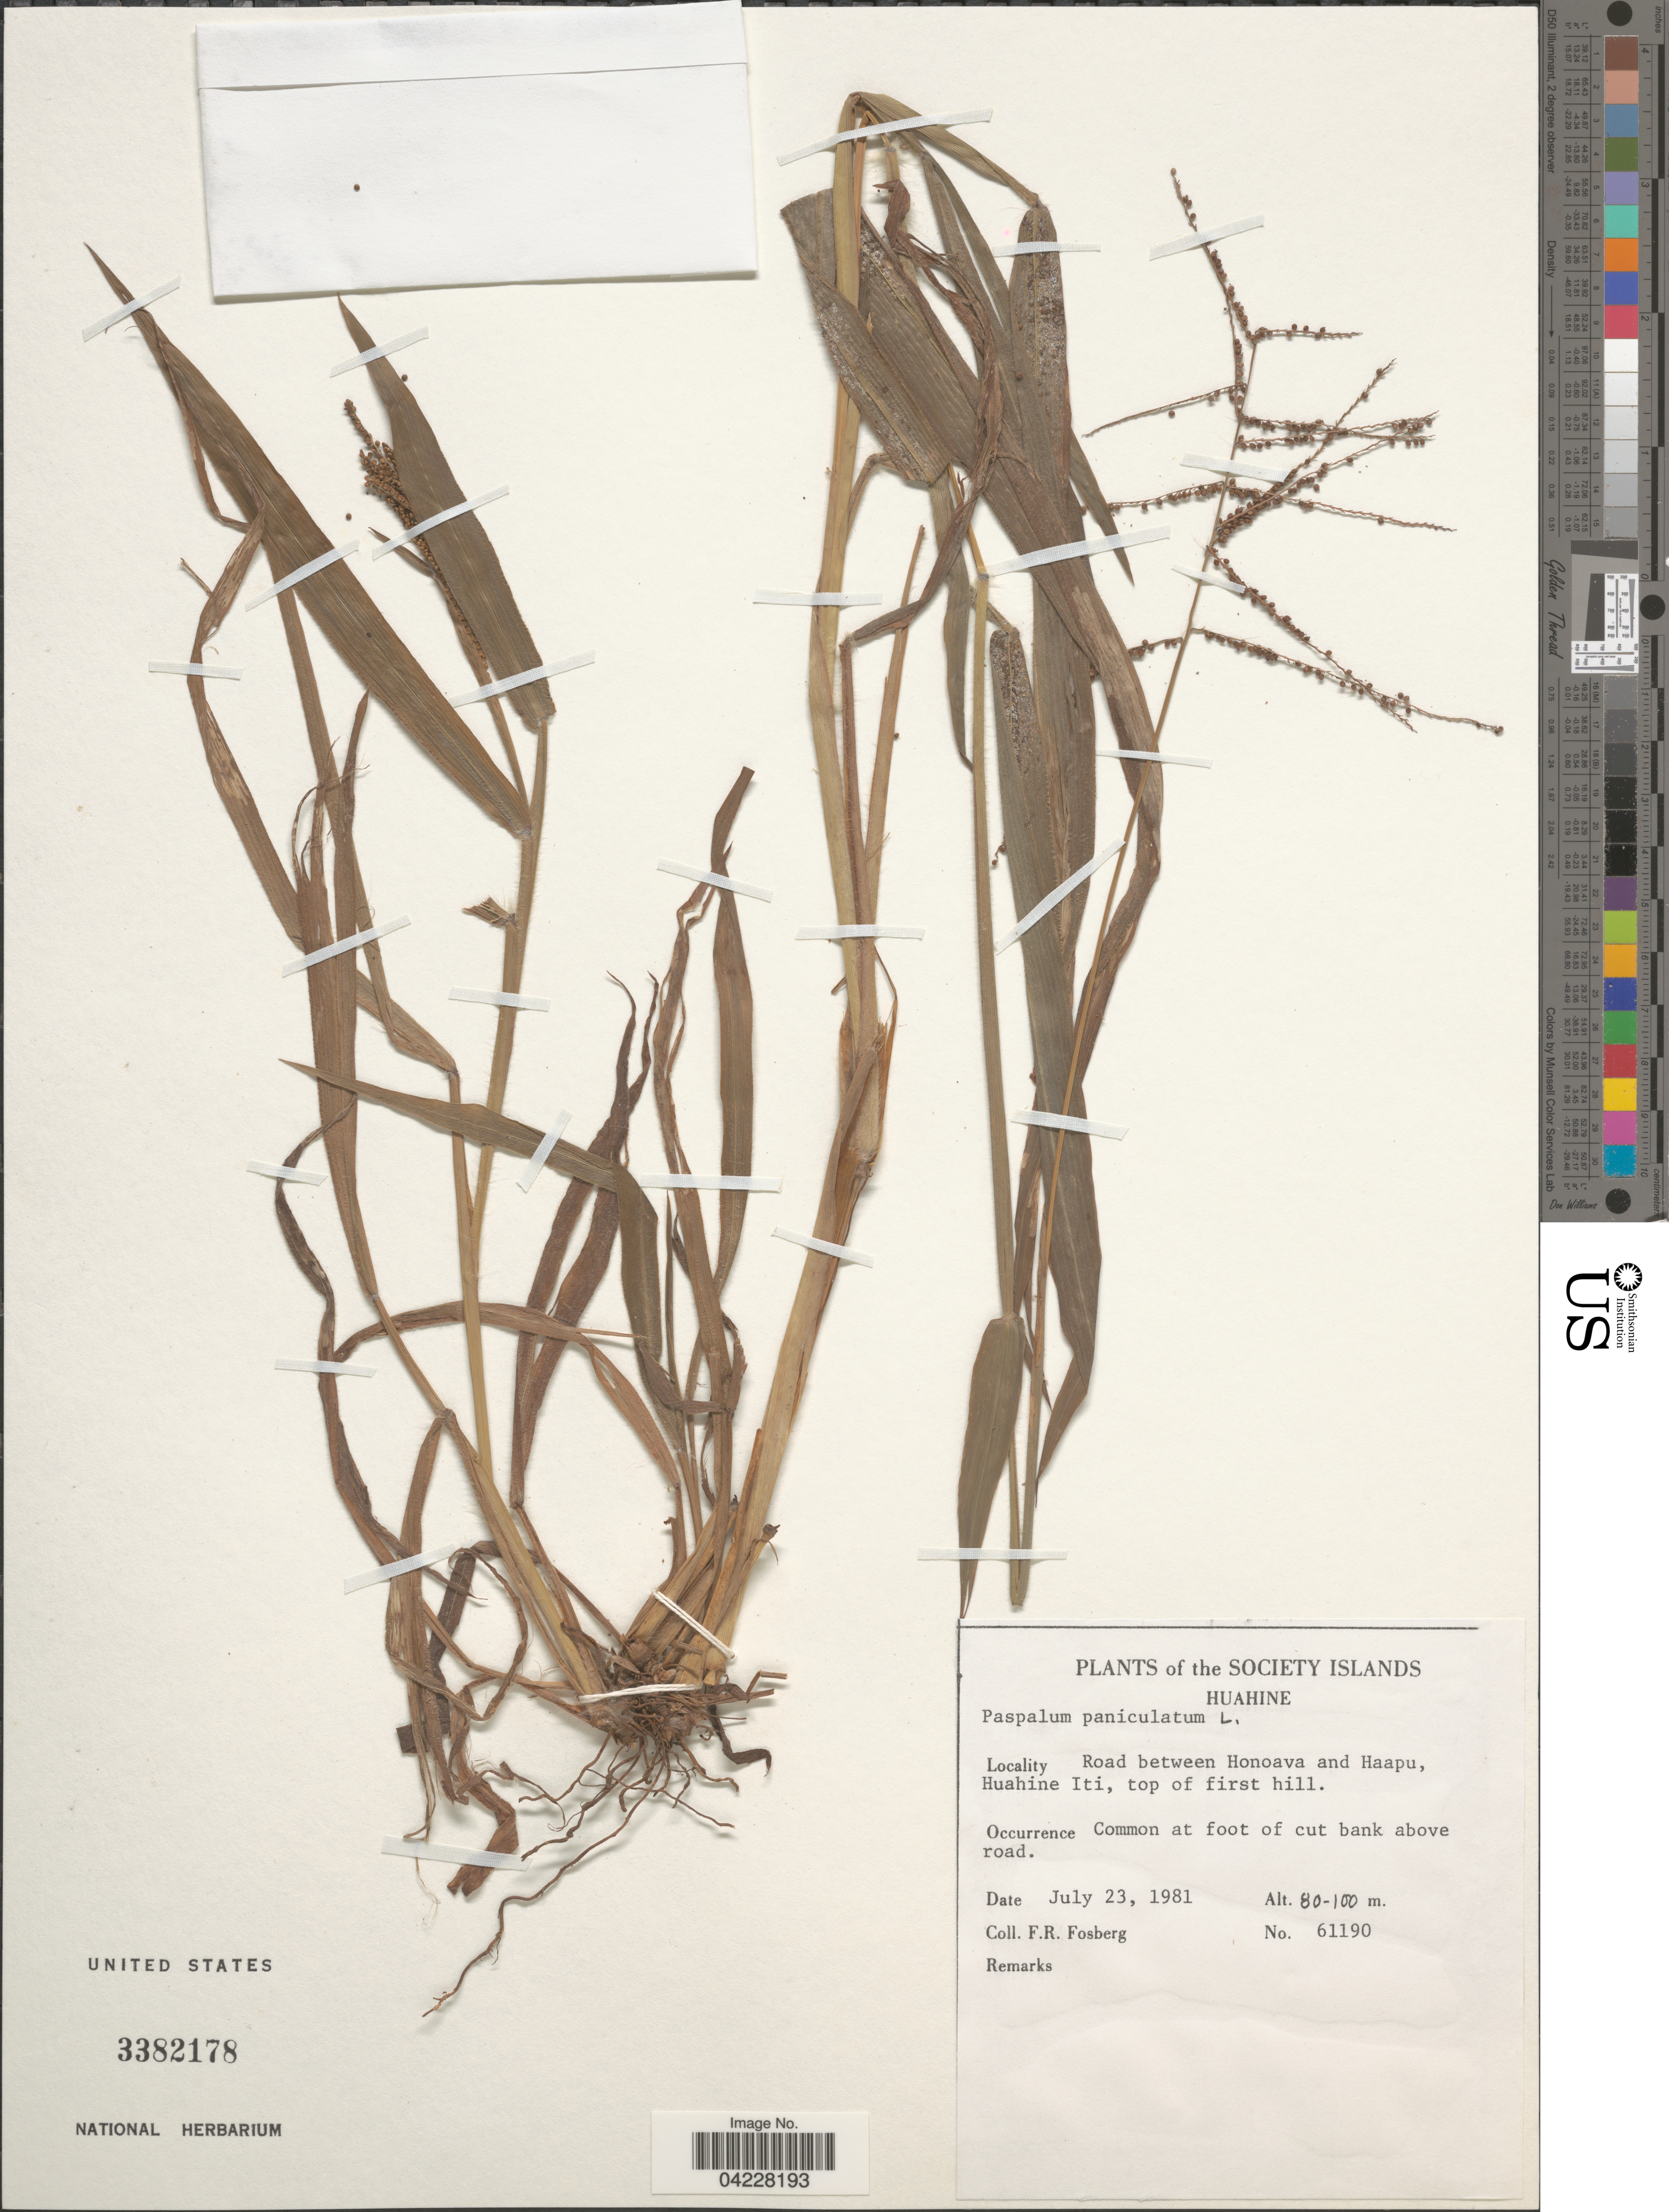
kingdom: Plantae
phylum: Tracheophyta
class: Liliopsida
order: Poales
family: Poaceae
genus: Paspalum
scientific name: Paspalum paniculatum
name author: L.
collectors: F. R. Fosberg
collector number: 61190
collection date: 1981-07-23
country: French Polynesia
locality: The Society Islands. Huahine. Road between Honoava and Haapu, Huahine Iti, top of first hill. Common at foot of cut bank above road.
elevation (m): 80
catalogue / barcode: US 3382178